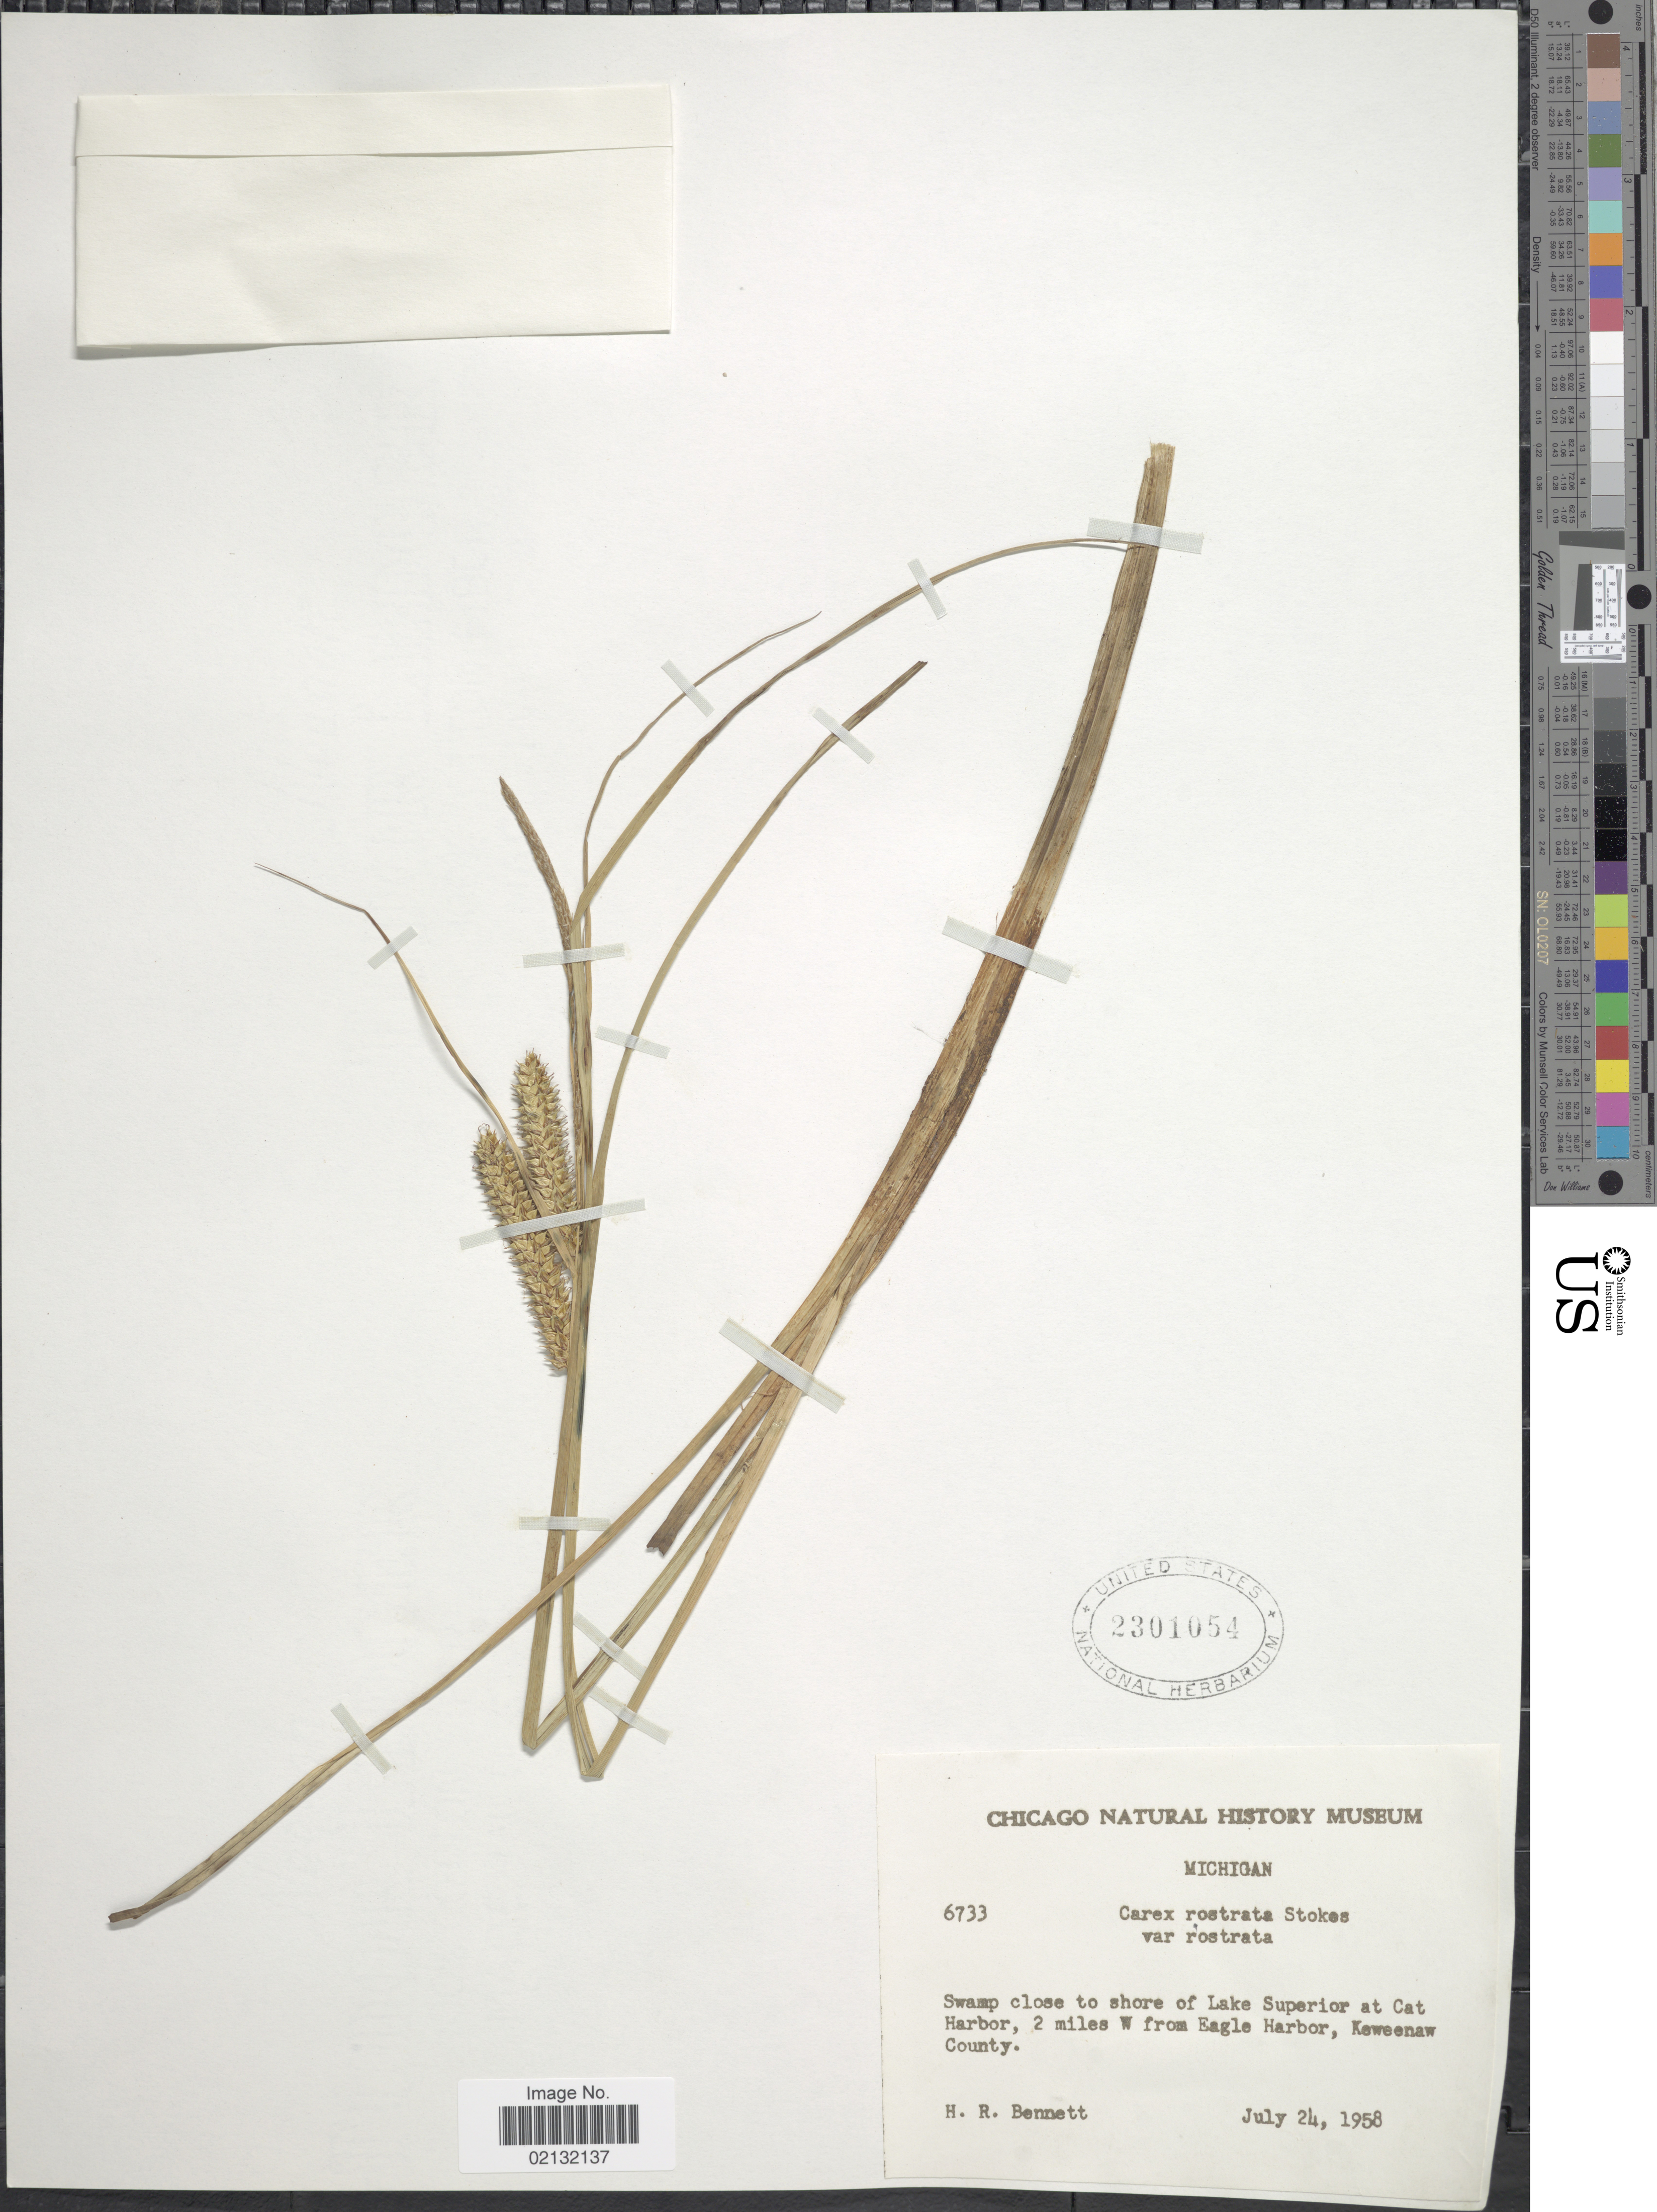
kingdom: Plantae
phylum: Tracheophyta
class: Liliopsida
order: Poales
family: Cyperaceae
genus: Carex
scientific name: Carex rostrata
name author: Stokes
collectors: H. R. Bennett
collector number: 6733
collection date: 1958-07-24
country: United States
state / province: Michigan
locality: Michigan, Swamp close to Shore of Lake Superior at Cat Harbor, 2 miles W from Eagle Harbor, Keweenaw County.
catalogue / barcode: US 2301054